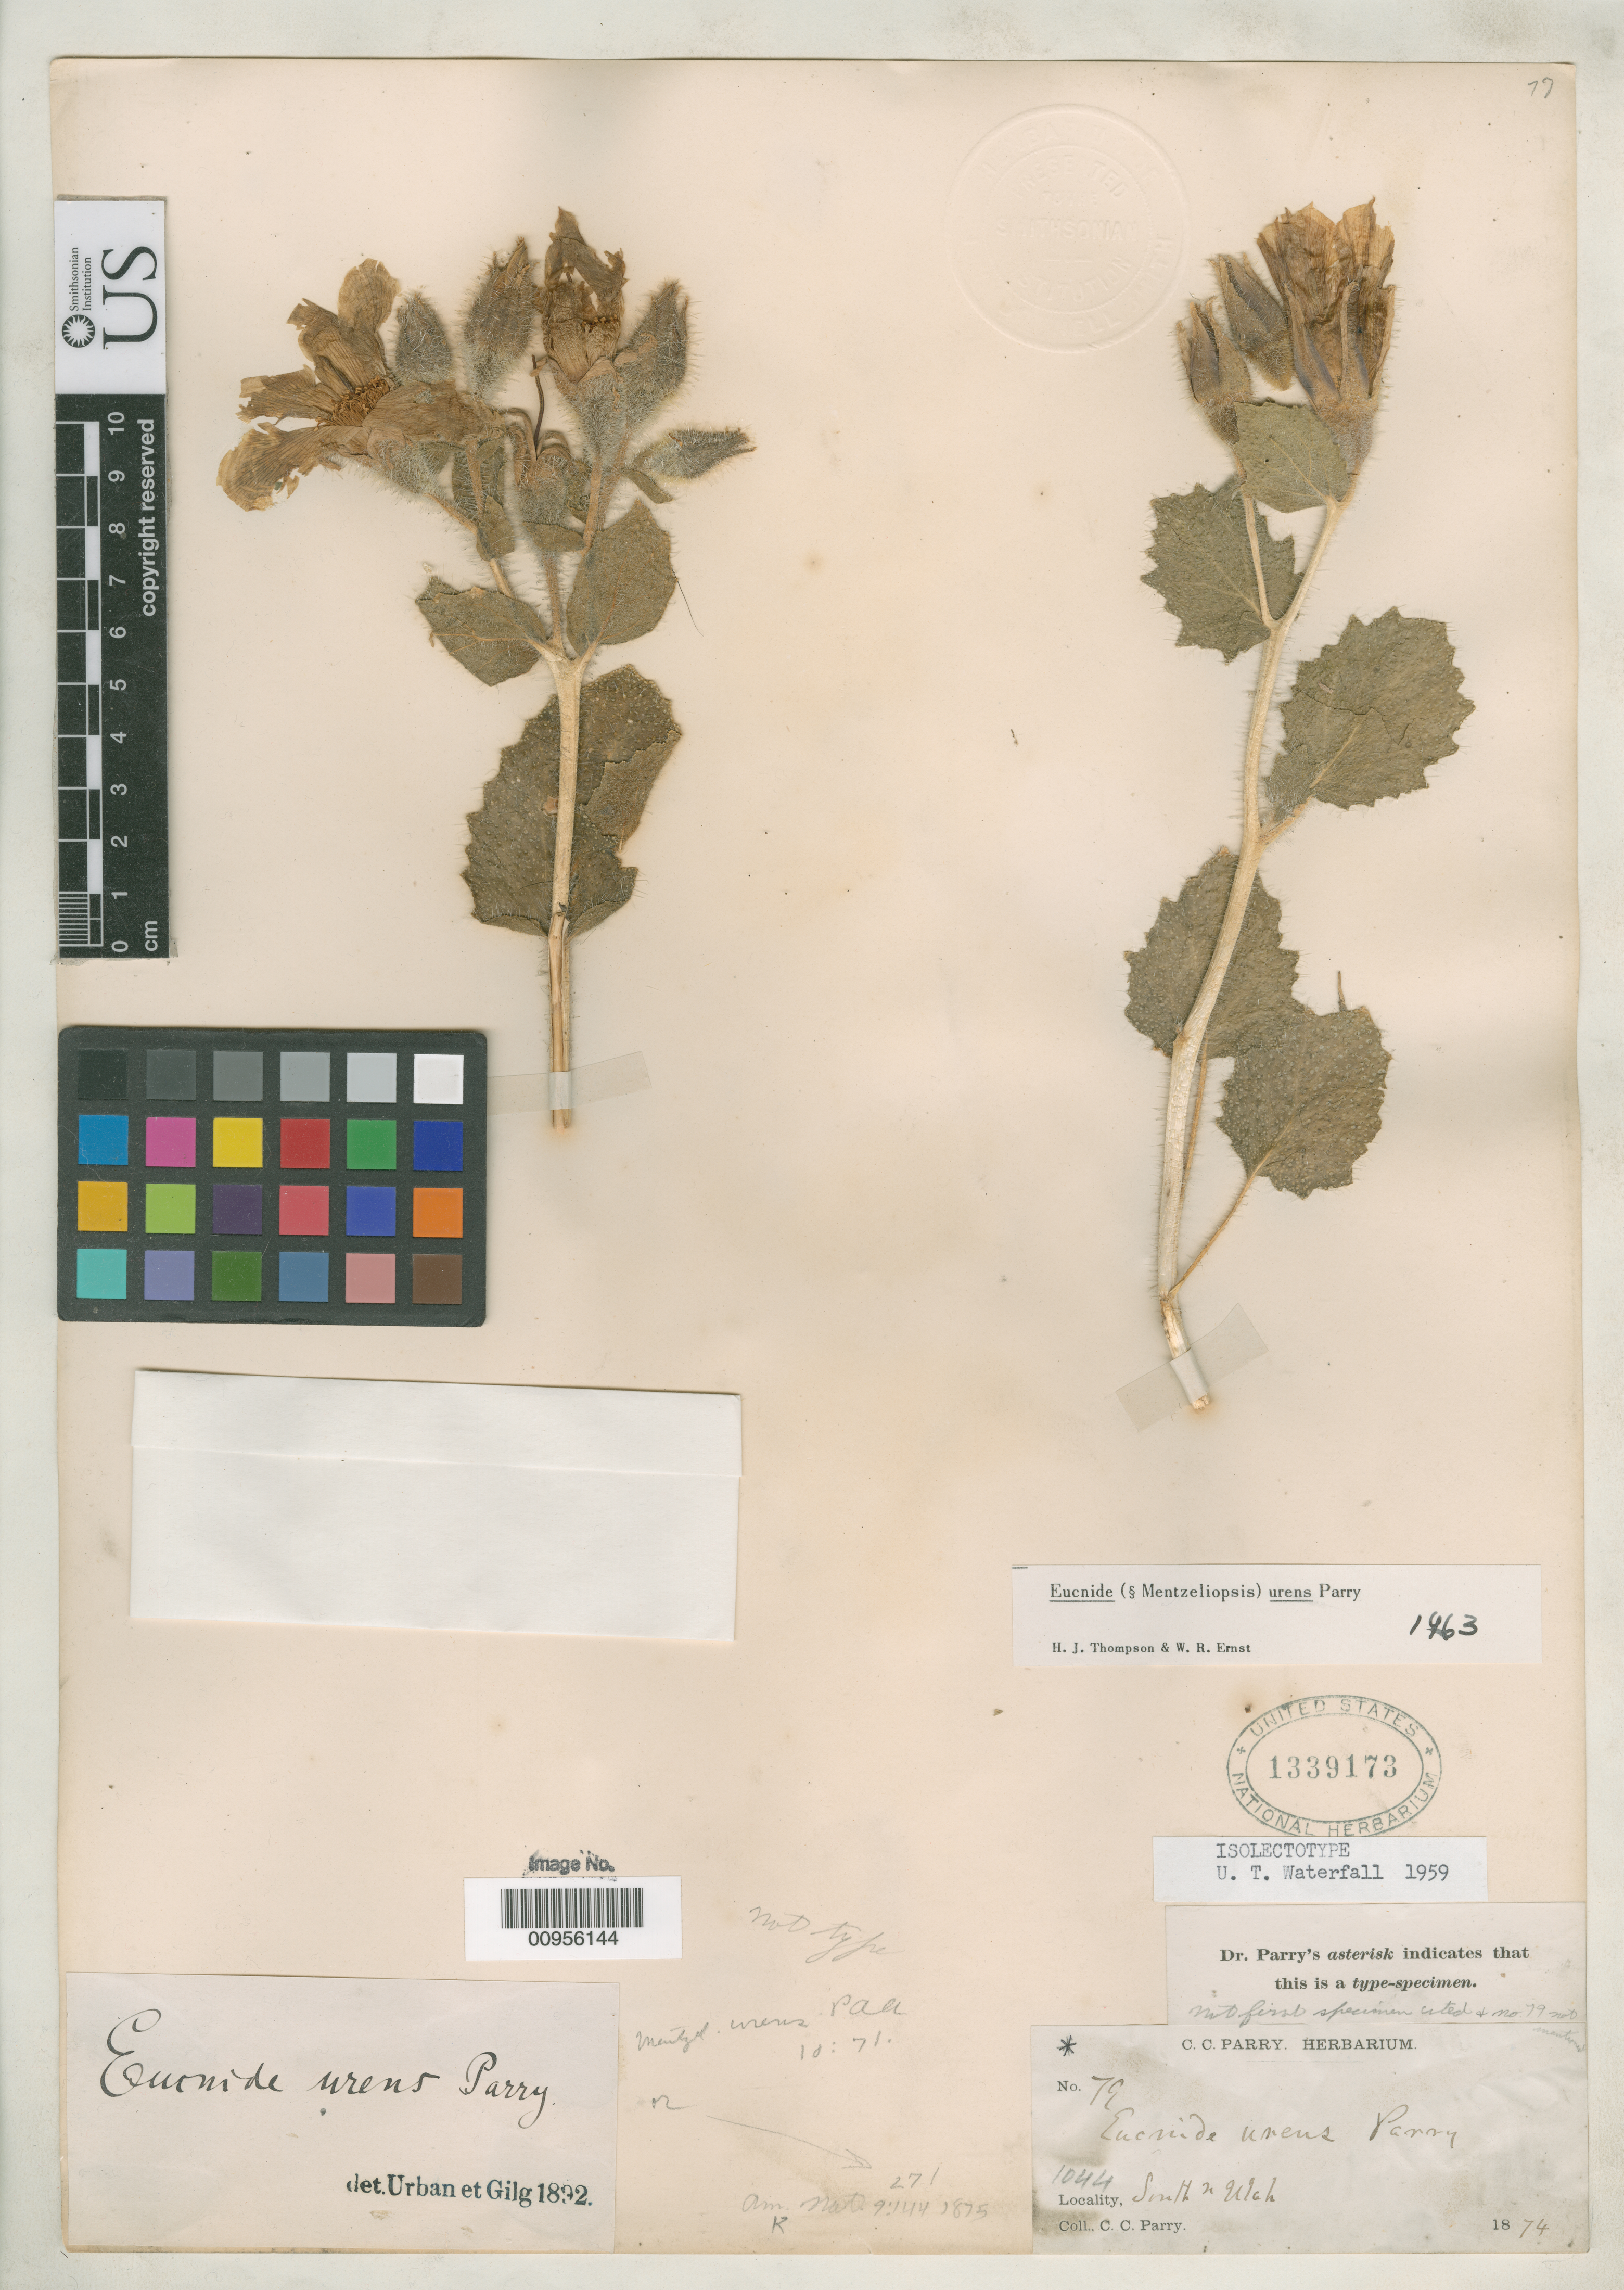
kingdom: Plantae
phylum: Tracheophyta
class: Magnoliopsida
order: Cornales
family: Loasaceae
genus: Mentzelia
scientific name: Mentzelia urens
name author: Parry ex A. Gray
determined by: Thompson, H. J.; Ernst, W. R.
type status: Isolectotype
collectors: C. C. Parry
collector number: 79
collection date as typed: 1874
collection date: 1874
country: United States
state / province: Utah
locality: Southern Utah.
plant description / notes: Later homonym of Mentzelia urens Vell. (1831).; Also a type of Eucnide parryi House.; Replacement name for Mentzelia urens Parry ex A. Gray, non M. urens Vell.; Also a type of Mentzelia urens Parry ex A. Gray.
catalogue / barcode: US 1339173